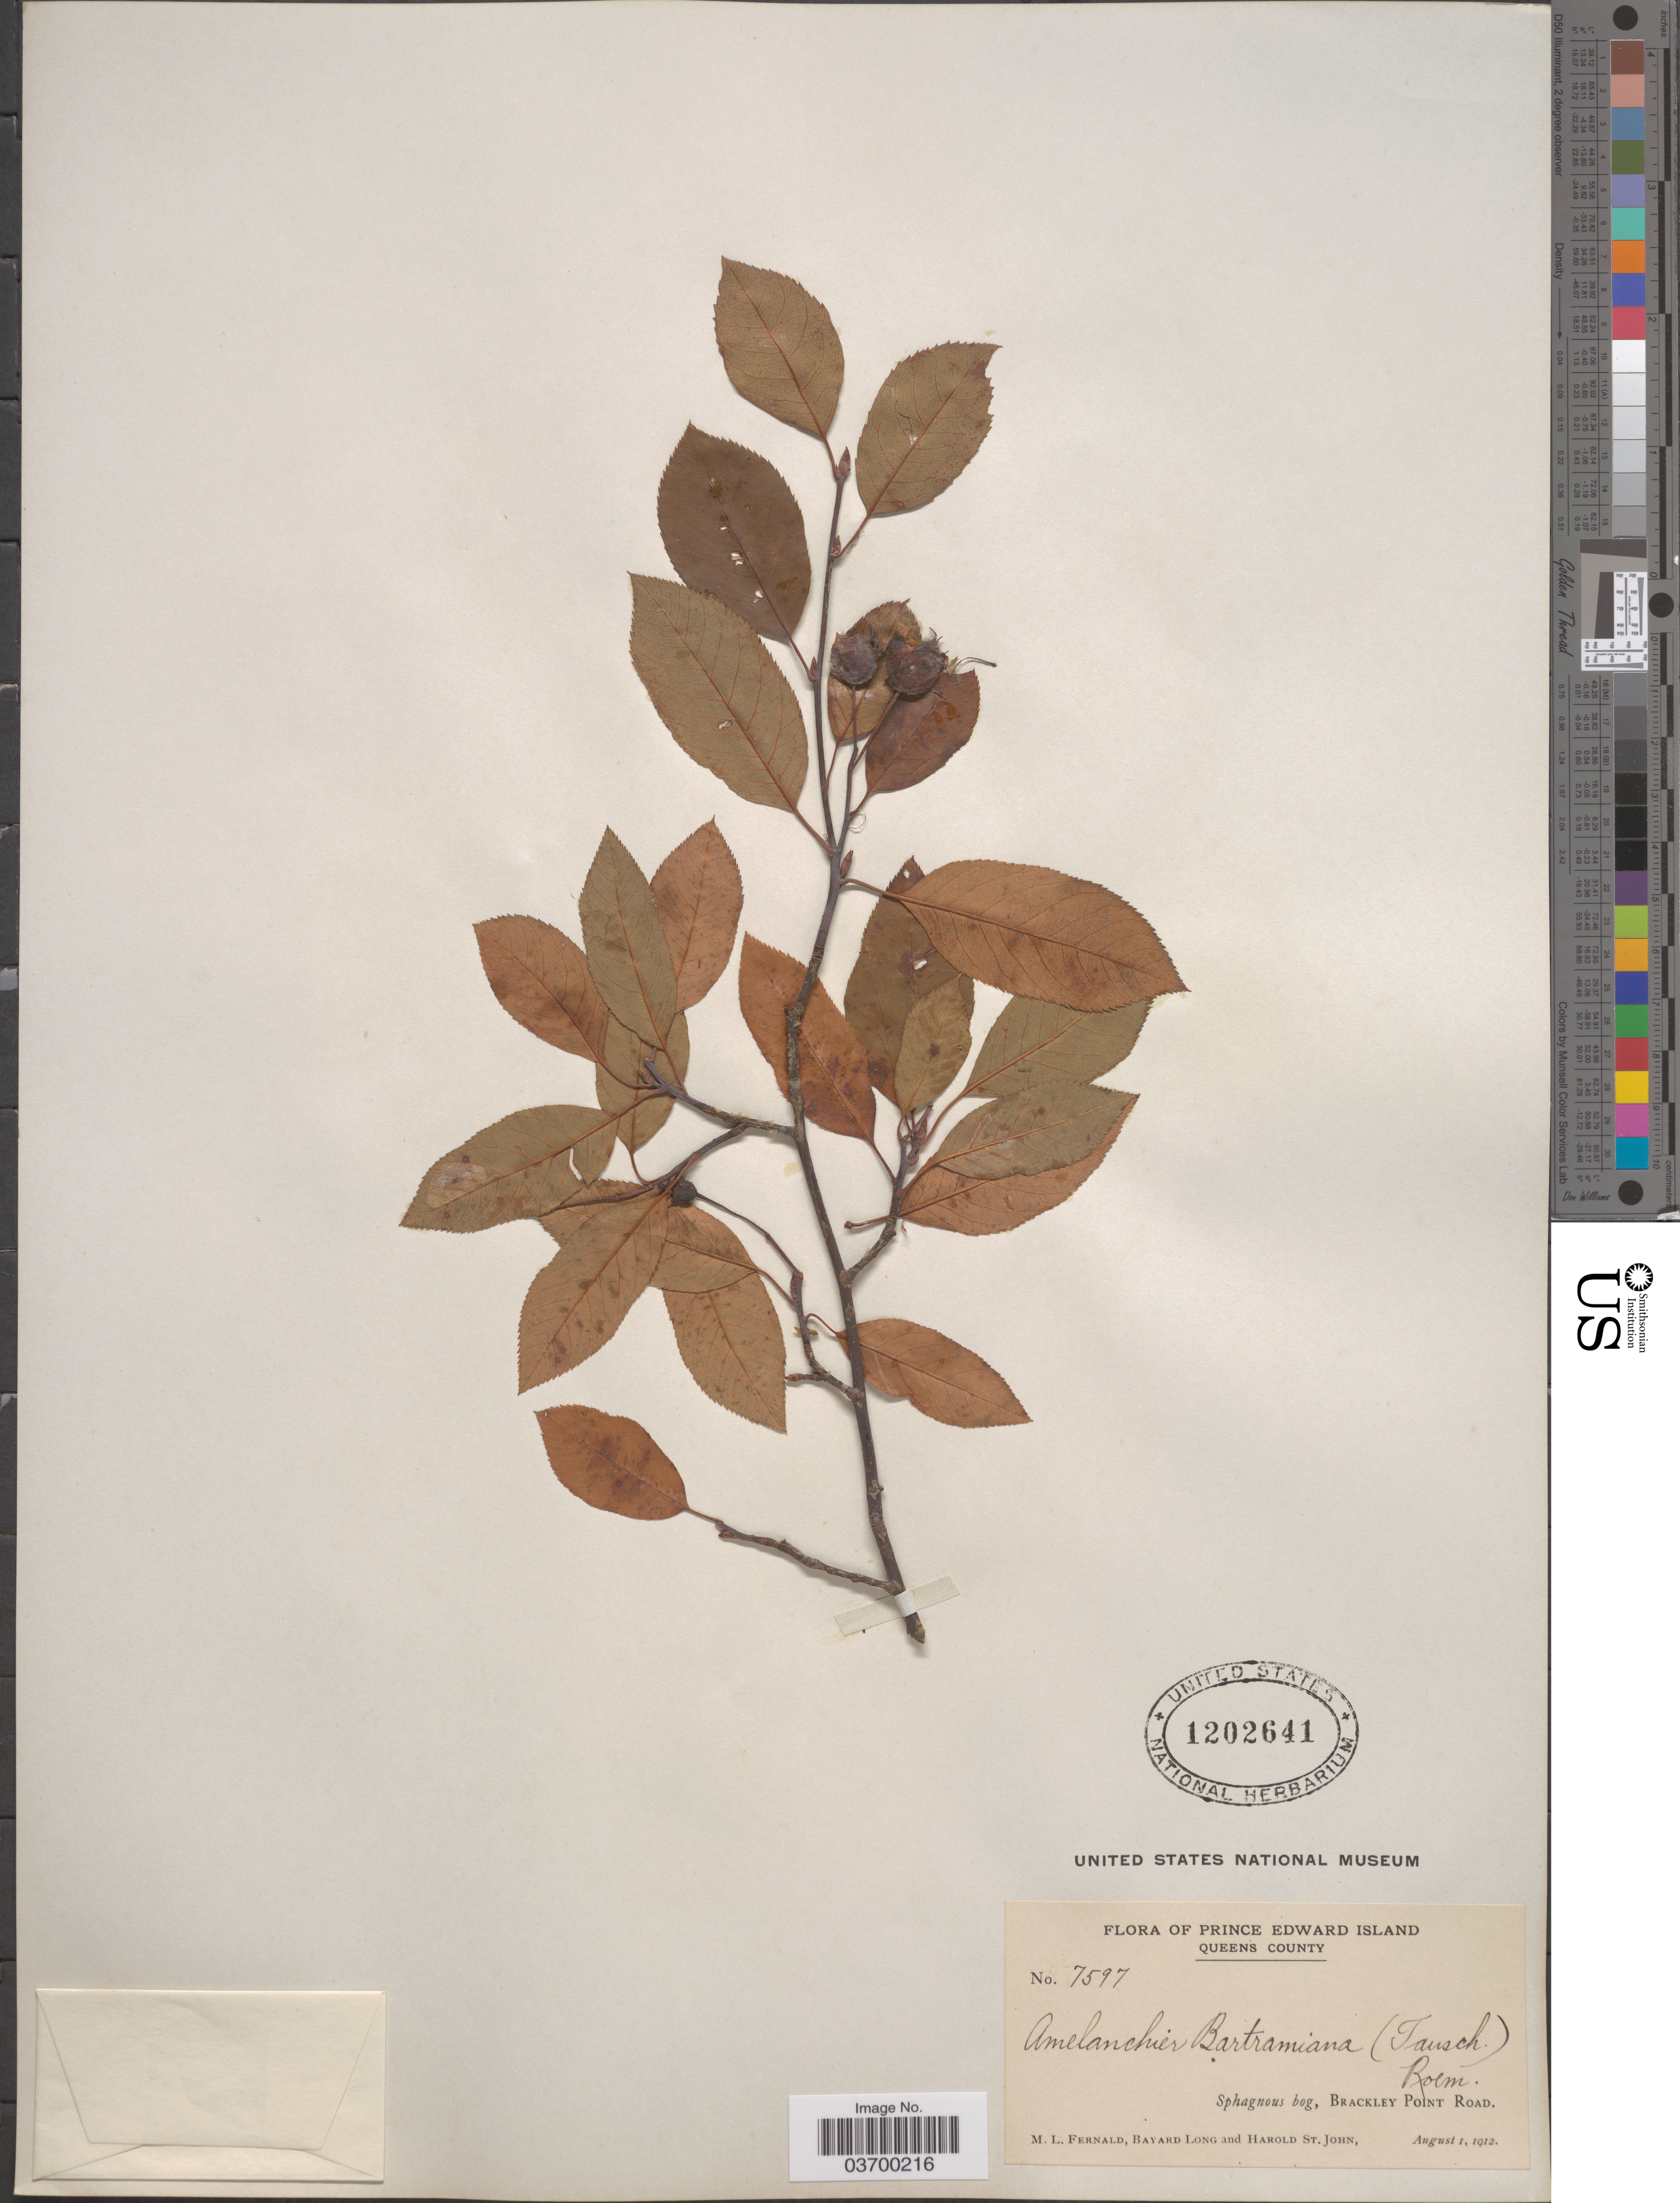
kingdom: Plantae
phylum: Tracheophyta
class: Magnoliopsida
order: Rosales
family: Rosaceae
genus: Amelanchier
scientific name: Amelanchier bartramiana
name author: (Tausch) M. Roem.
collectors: M. L. Fernald, B. Long & H. St. John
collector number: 7597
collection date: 1912-08-01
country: Canada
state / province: Prince Edward Island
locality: Queens County. Brackley Point Road.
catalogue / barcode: US 1202641